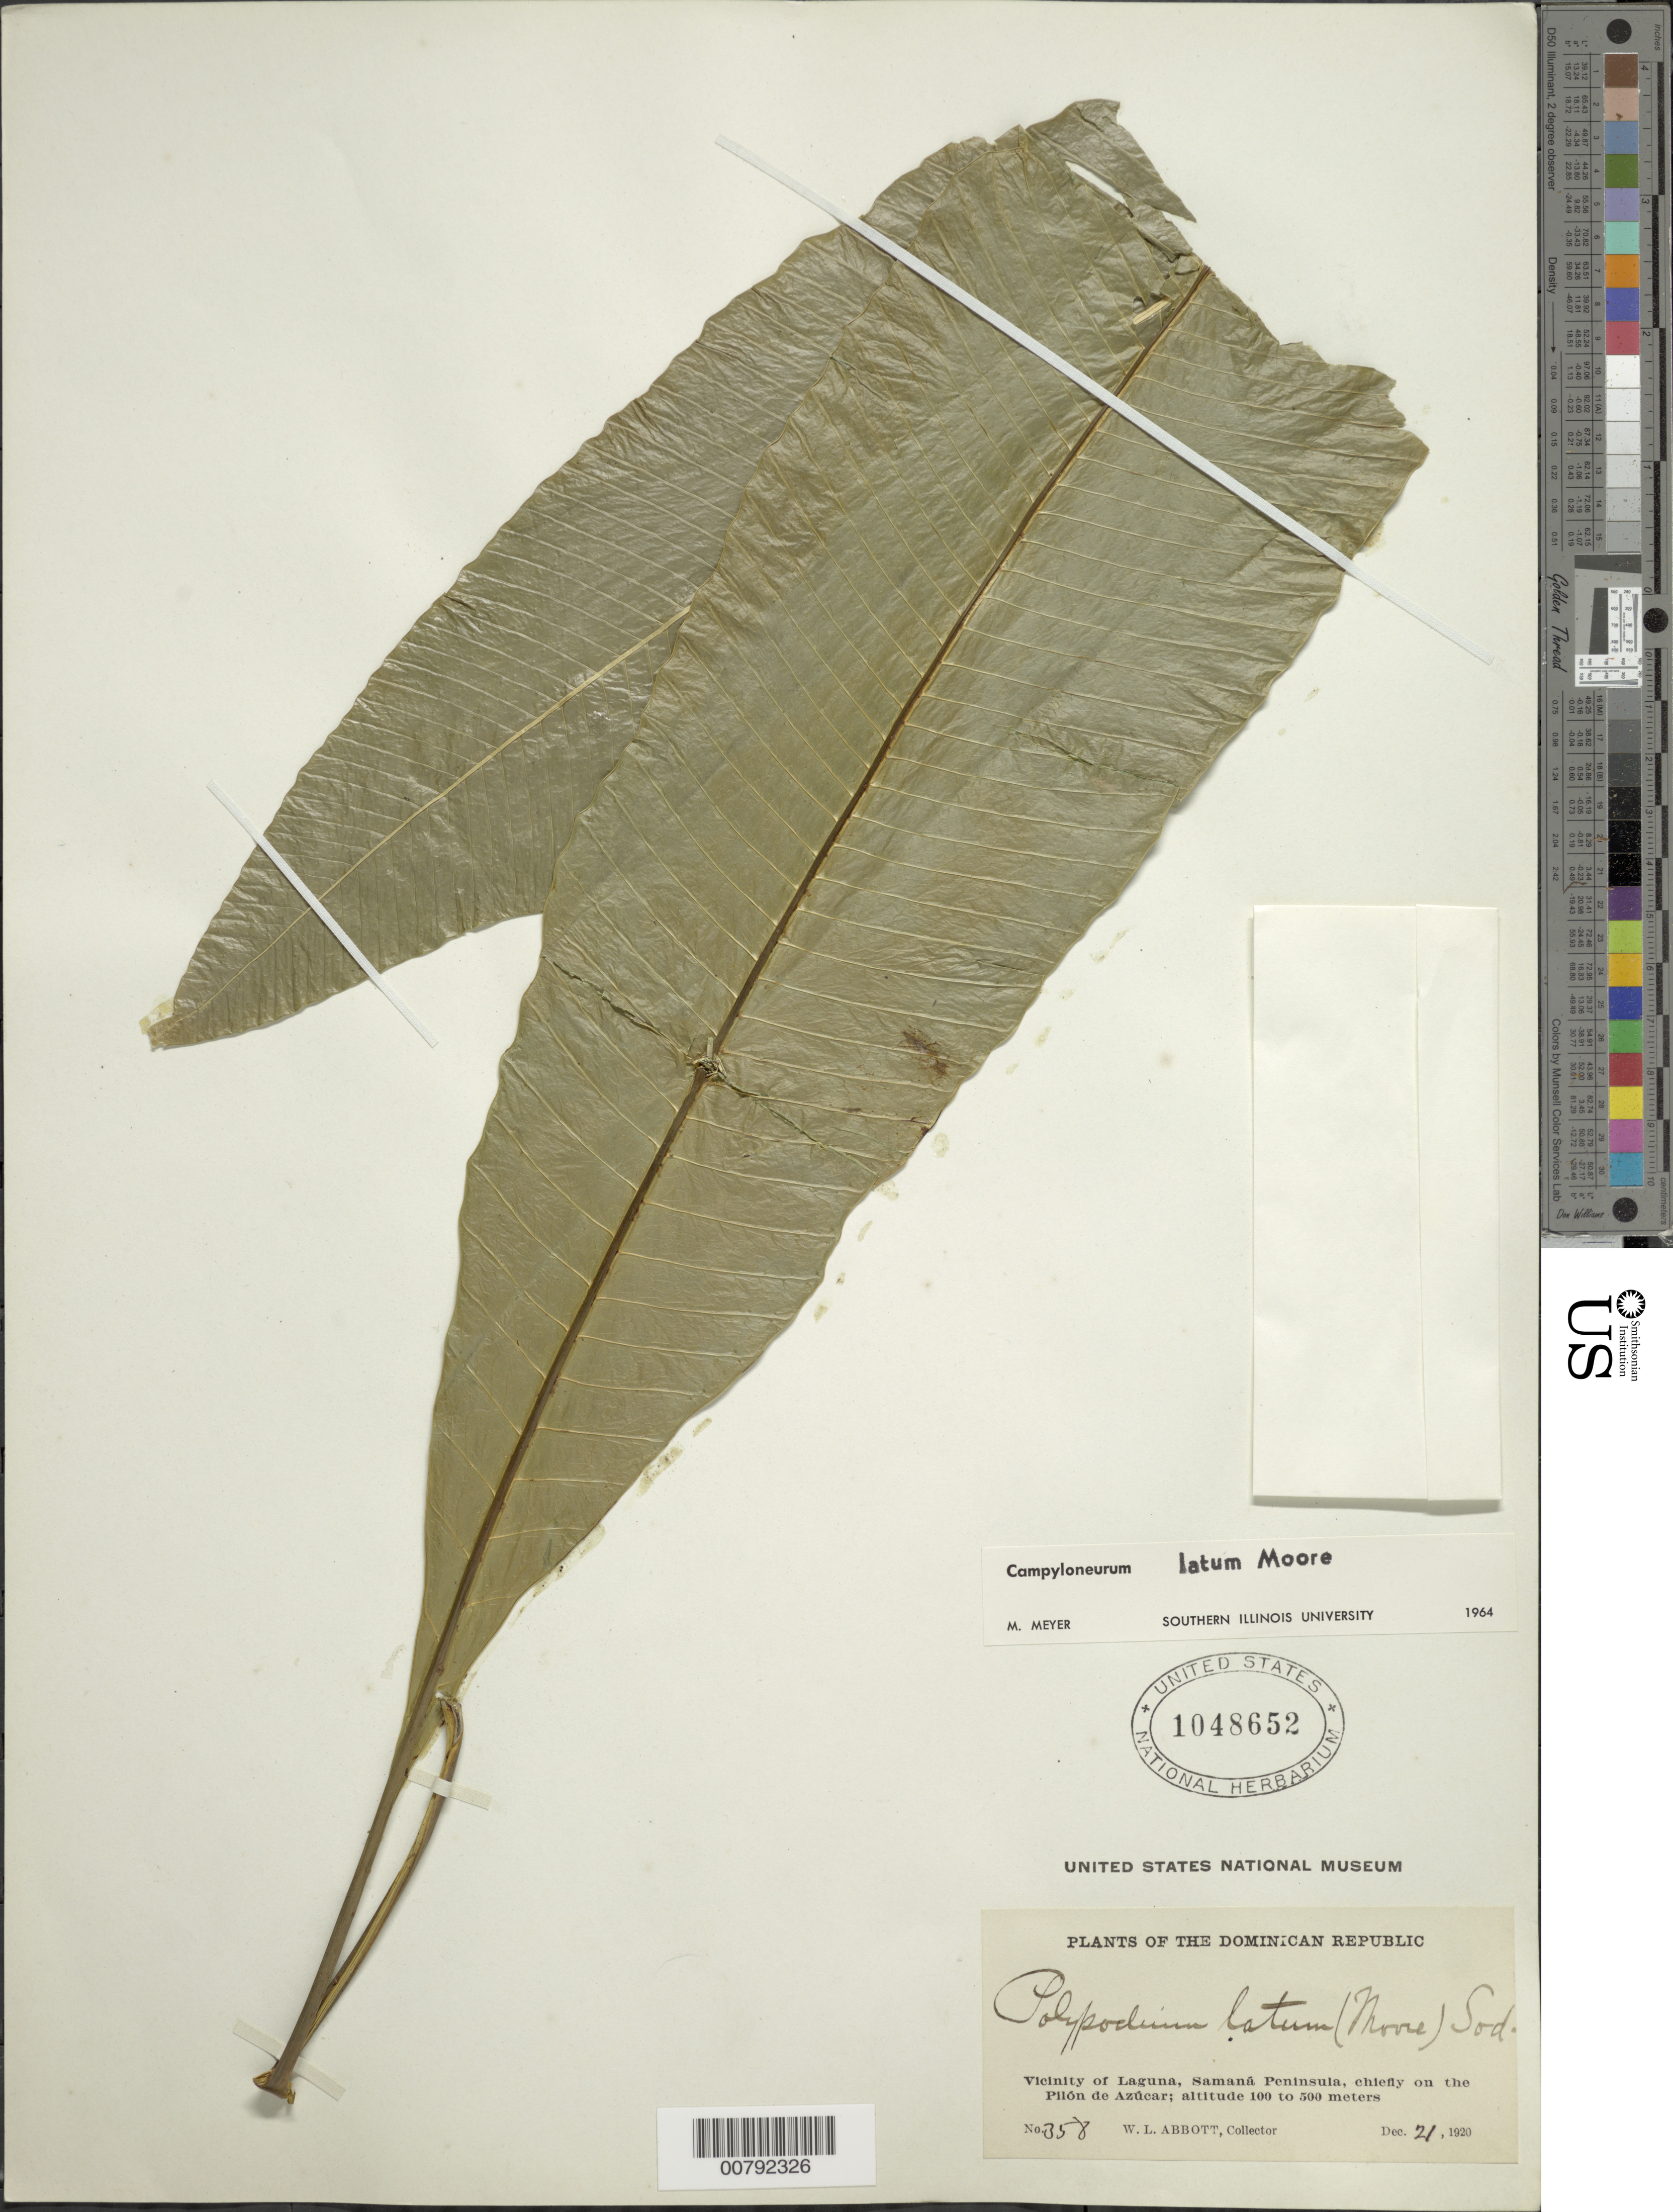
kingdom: Plantae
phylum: Tracheophyta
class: Polypodiopsida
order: Polypodiales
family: Polypodiaceae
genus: Campyloneurum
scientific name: Campyloneurum latum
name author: T. Moore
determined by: Meyer, M.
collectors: W. L. Abbott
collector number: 358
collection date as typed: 21 Dec 1920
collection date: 1920-12-21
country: Dominican Republic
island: Hispaniola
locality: Laguna vicinity, Samaná Peninsula, chiefly on the Pilón de Azúcar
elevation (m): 100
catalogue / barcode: US 1048652